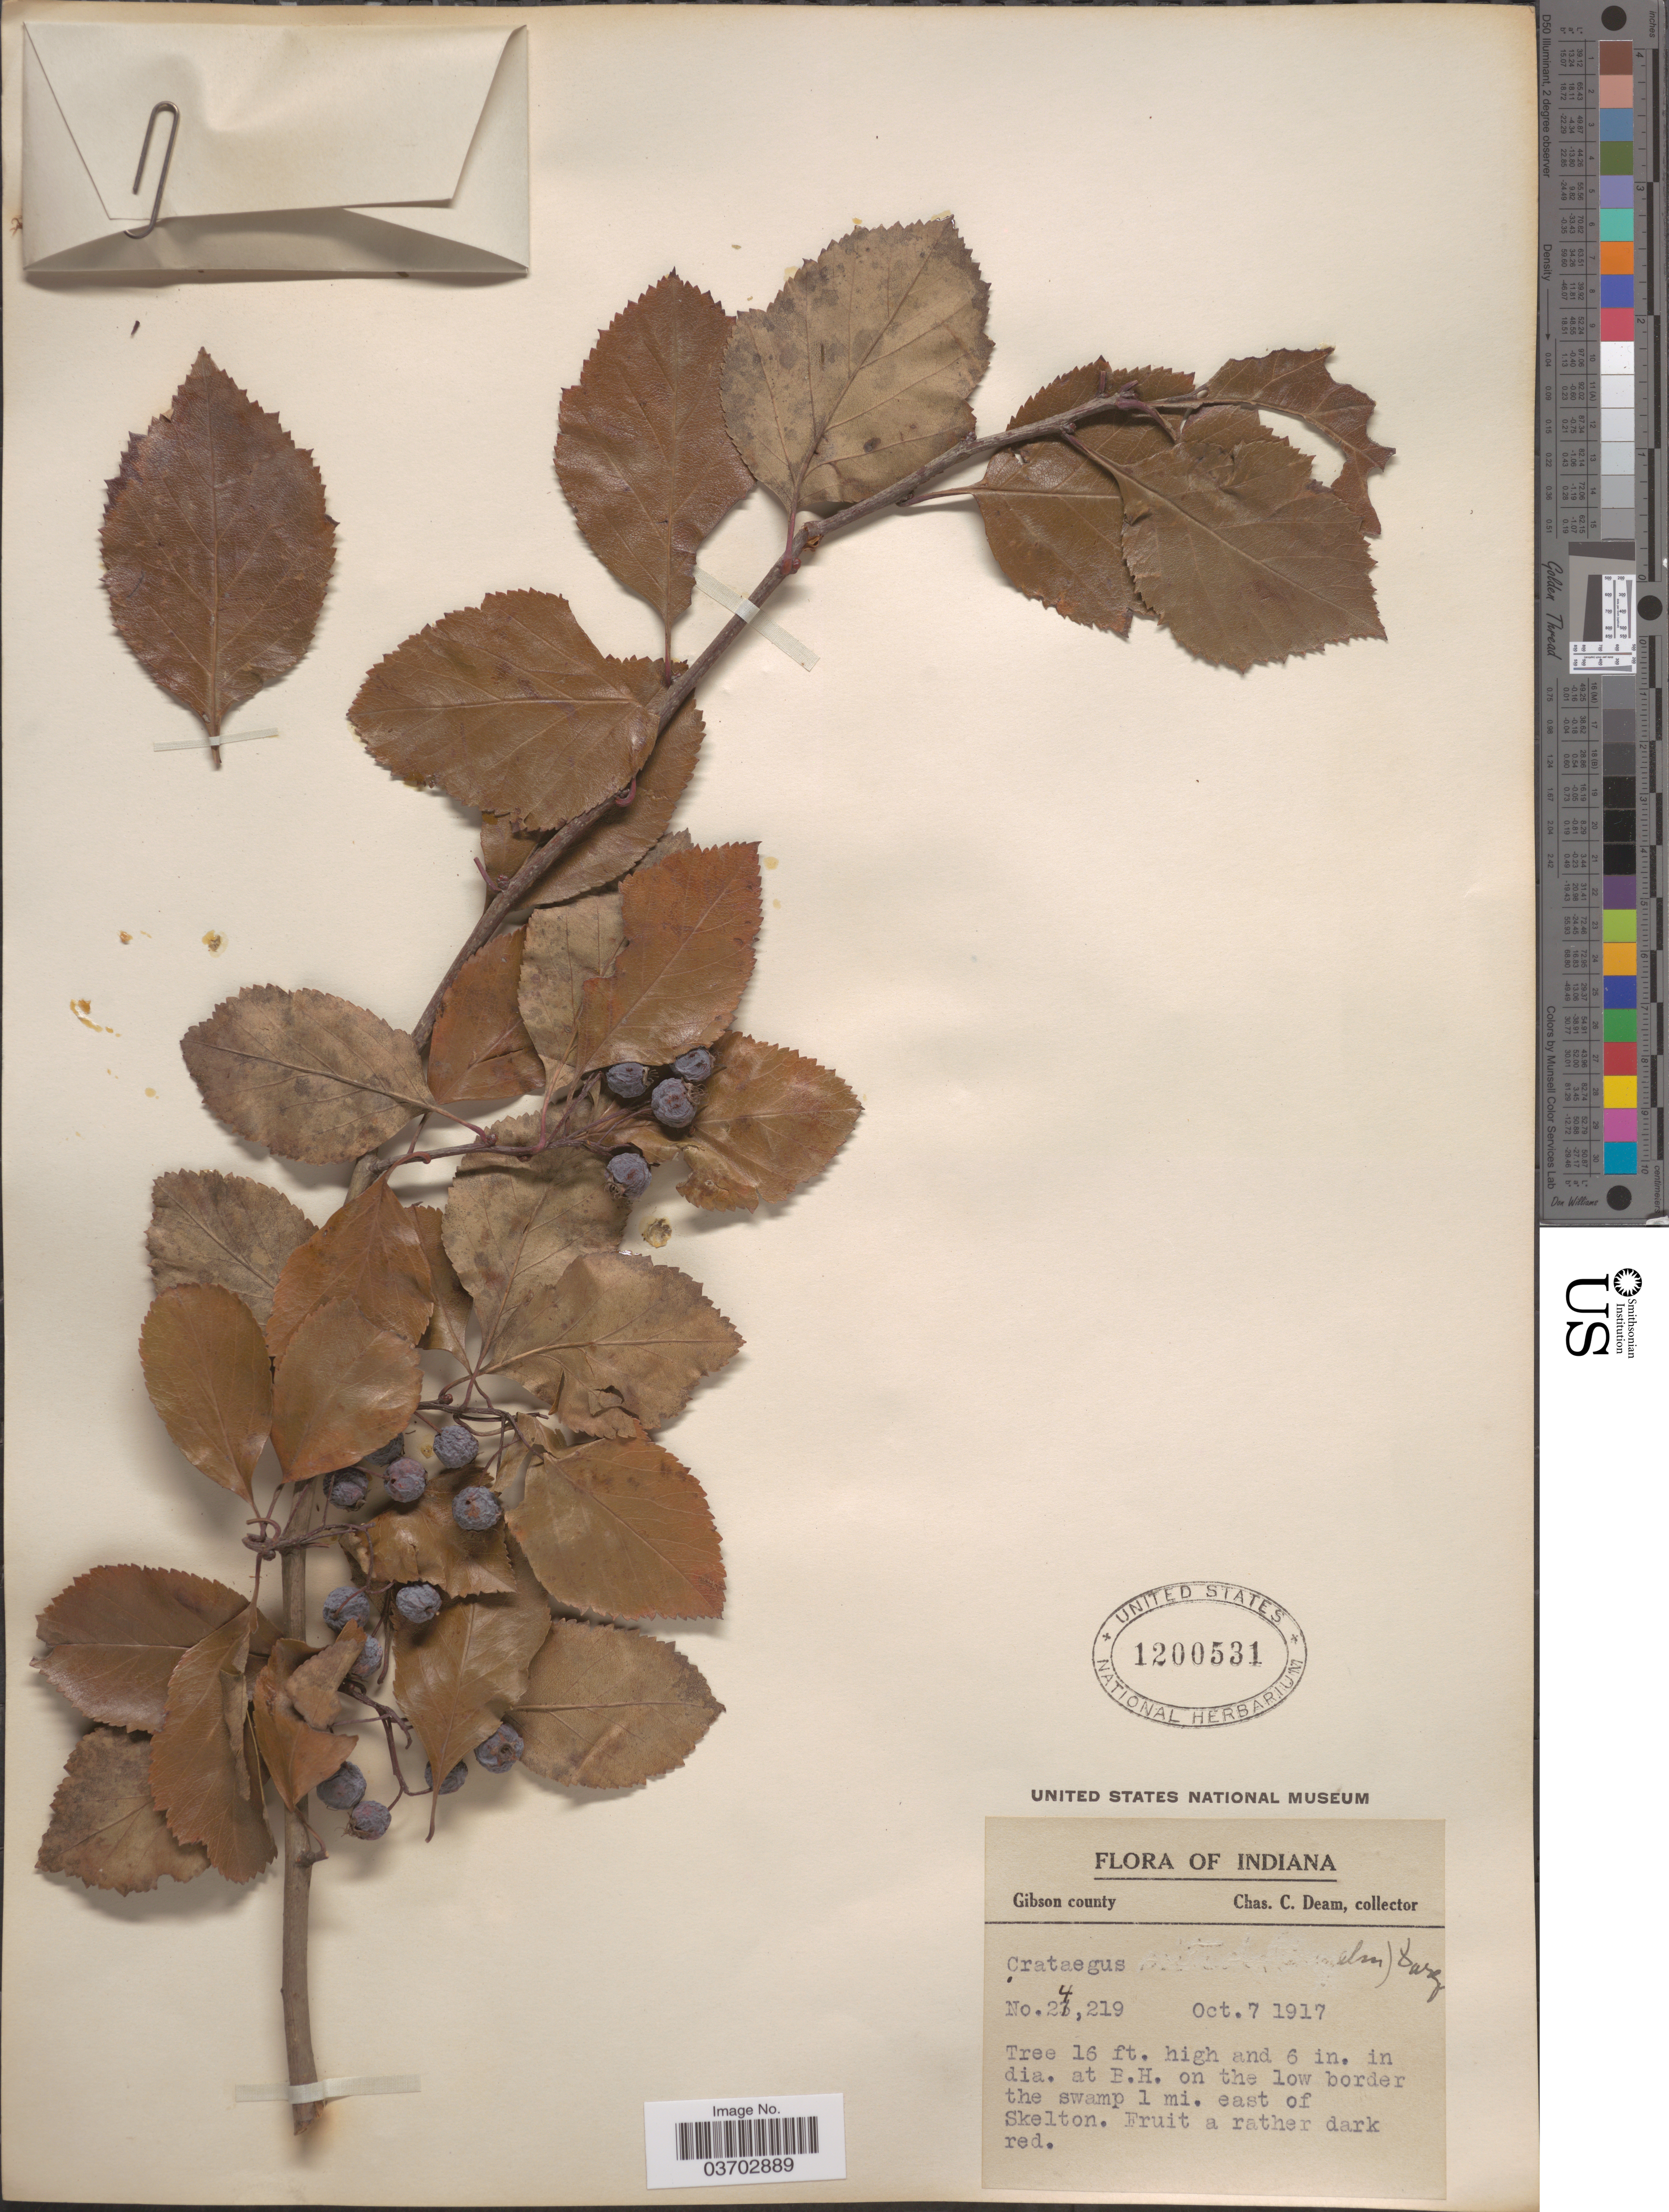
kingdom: Plantae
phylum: Tracheophyta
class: Magnoliopsida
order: Rosales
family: Rosaceae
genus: Crataegus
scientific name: Crataegus sp.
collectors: C. C. Deam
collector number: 24219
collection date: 1917-10-07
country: United States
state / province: Indiana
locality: Gibson county. At B.H. on the low border the swamp 1 mi. east of Skelton.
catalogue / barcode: US 1200531